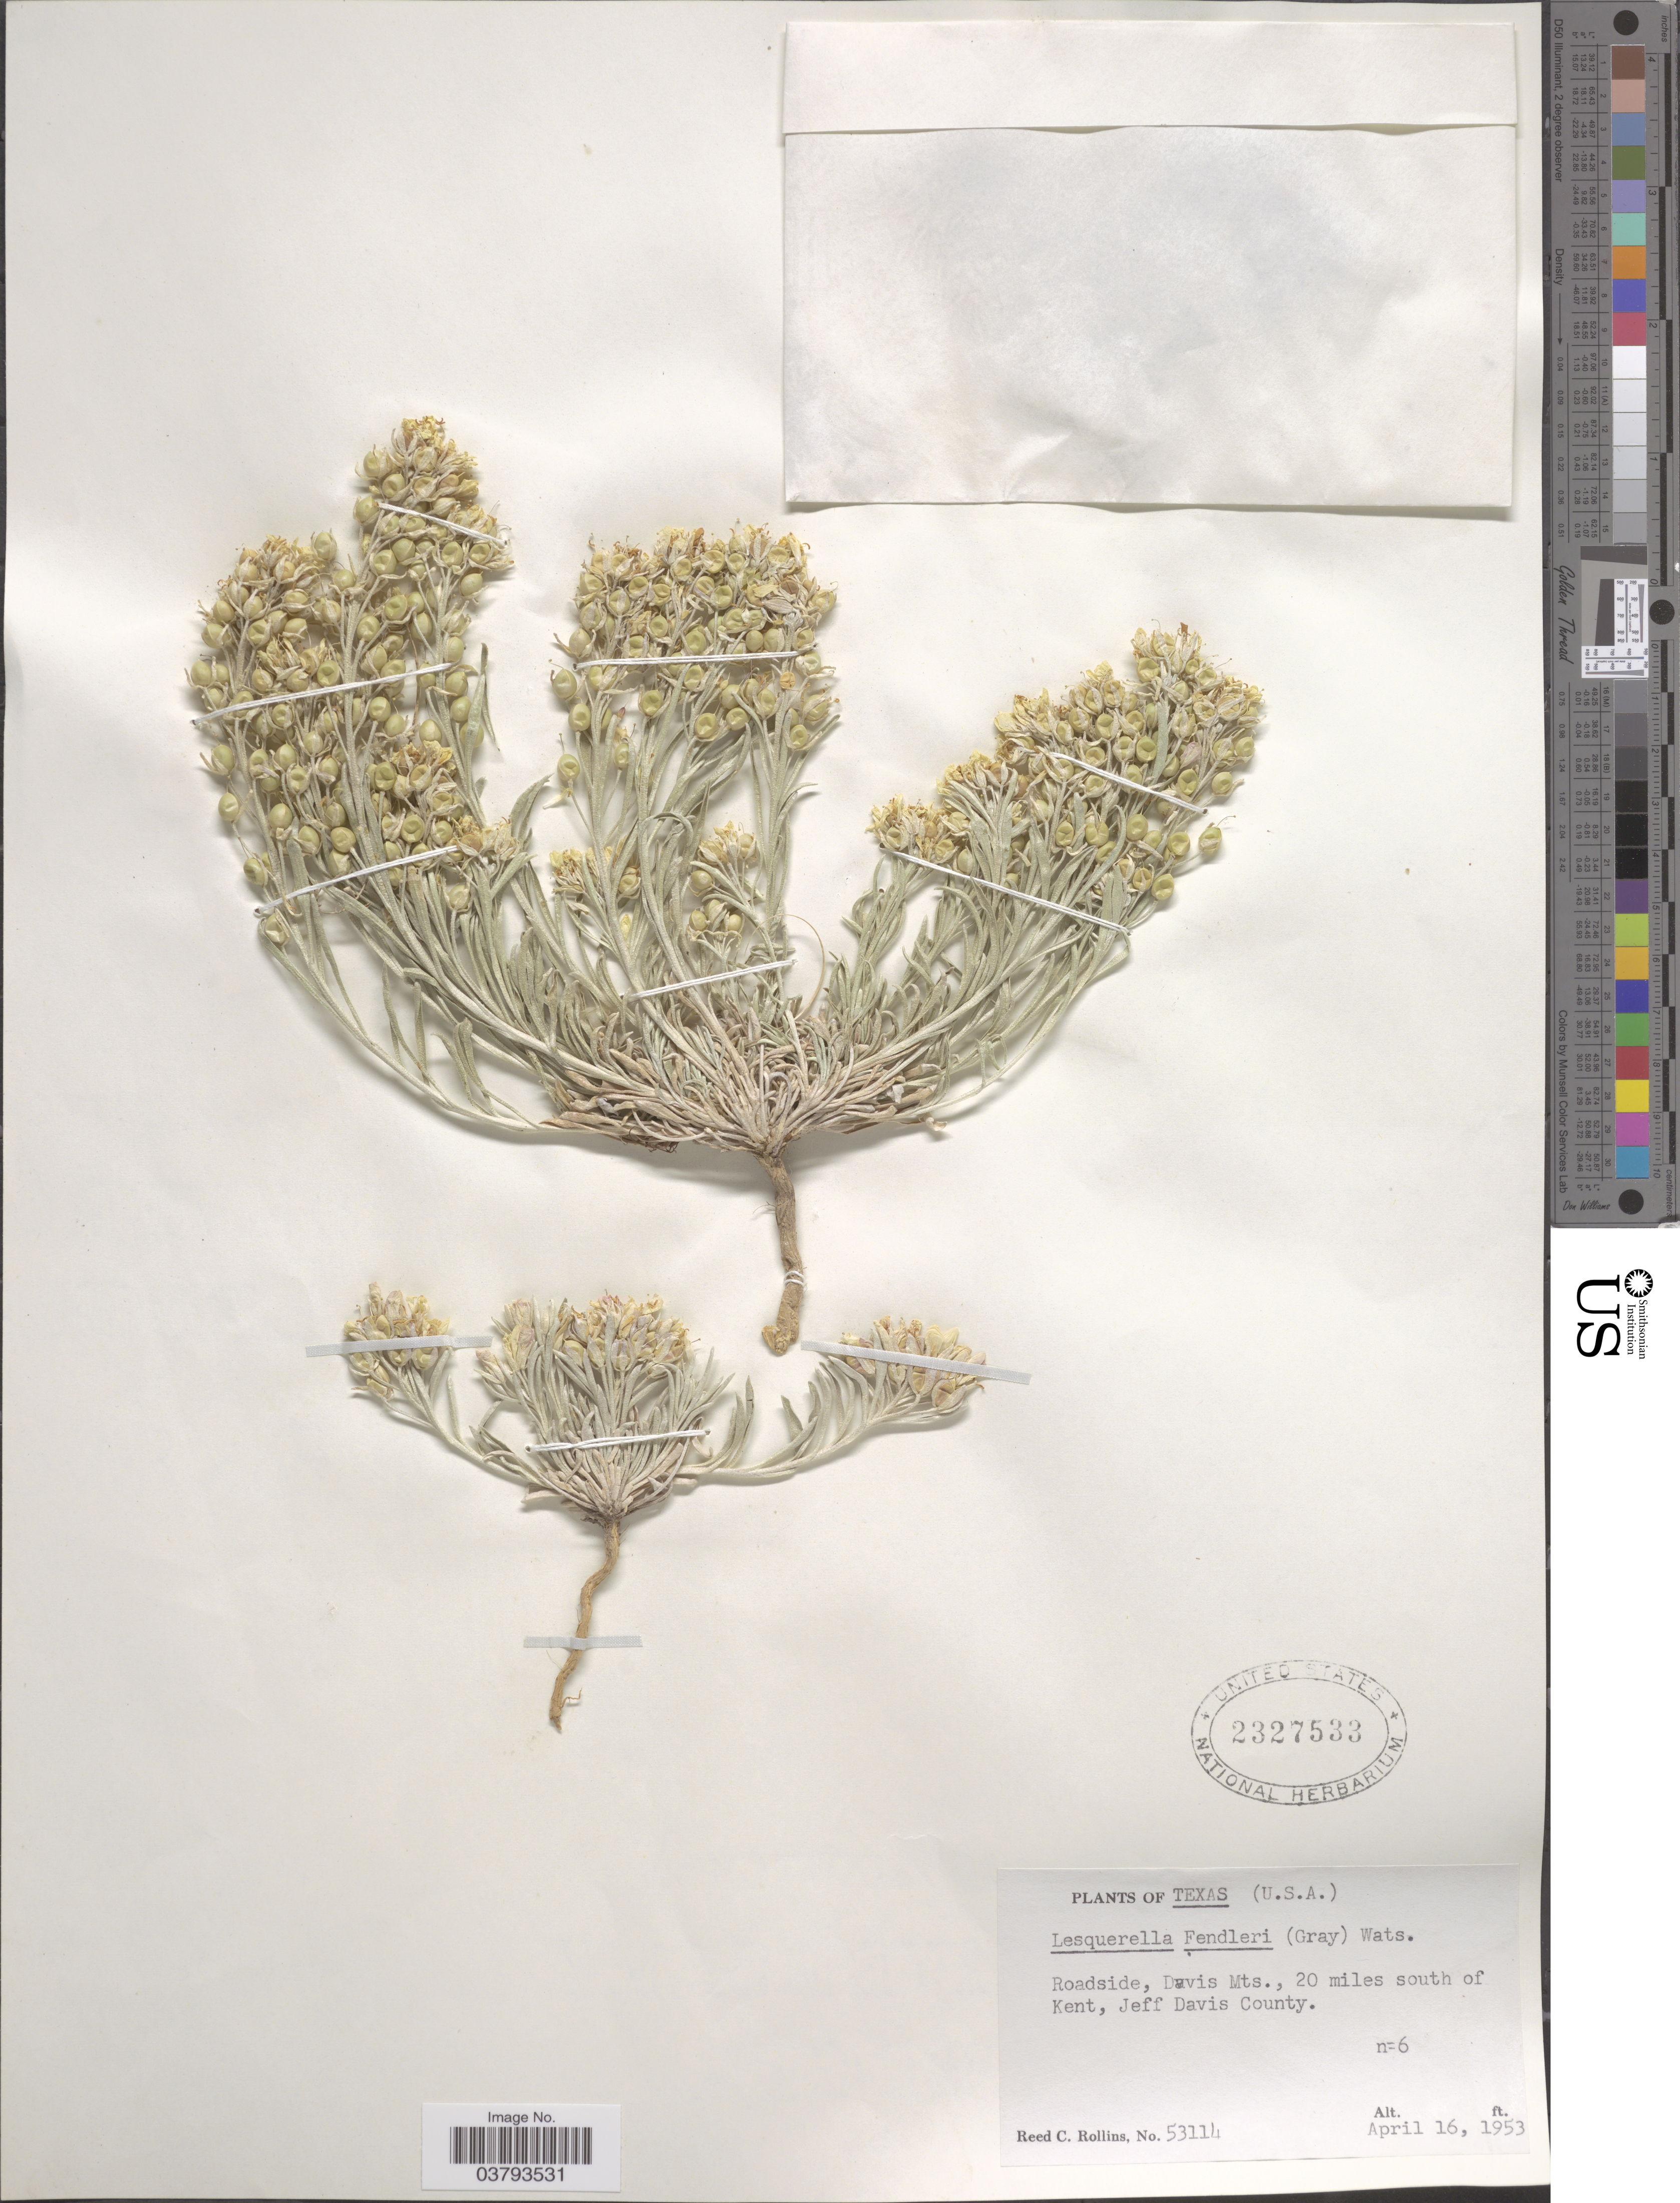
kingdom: Plantae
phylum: Tracheophyta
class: Magnoliopsida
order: Brassicales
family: Brassicaceae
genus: Lesquerella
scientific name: Lesquerella fendleri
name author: (A. Gray) S. Watson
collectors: R. C. Rollins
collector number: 53114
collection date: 1953-04-16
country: United States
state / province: Texas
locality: Roadside, Davis Mts., 20 miles south of Kent, Jeff Davis County.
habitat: roadside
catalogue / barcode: US 2327533